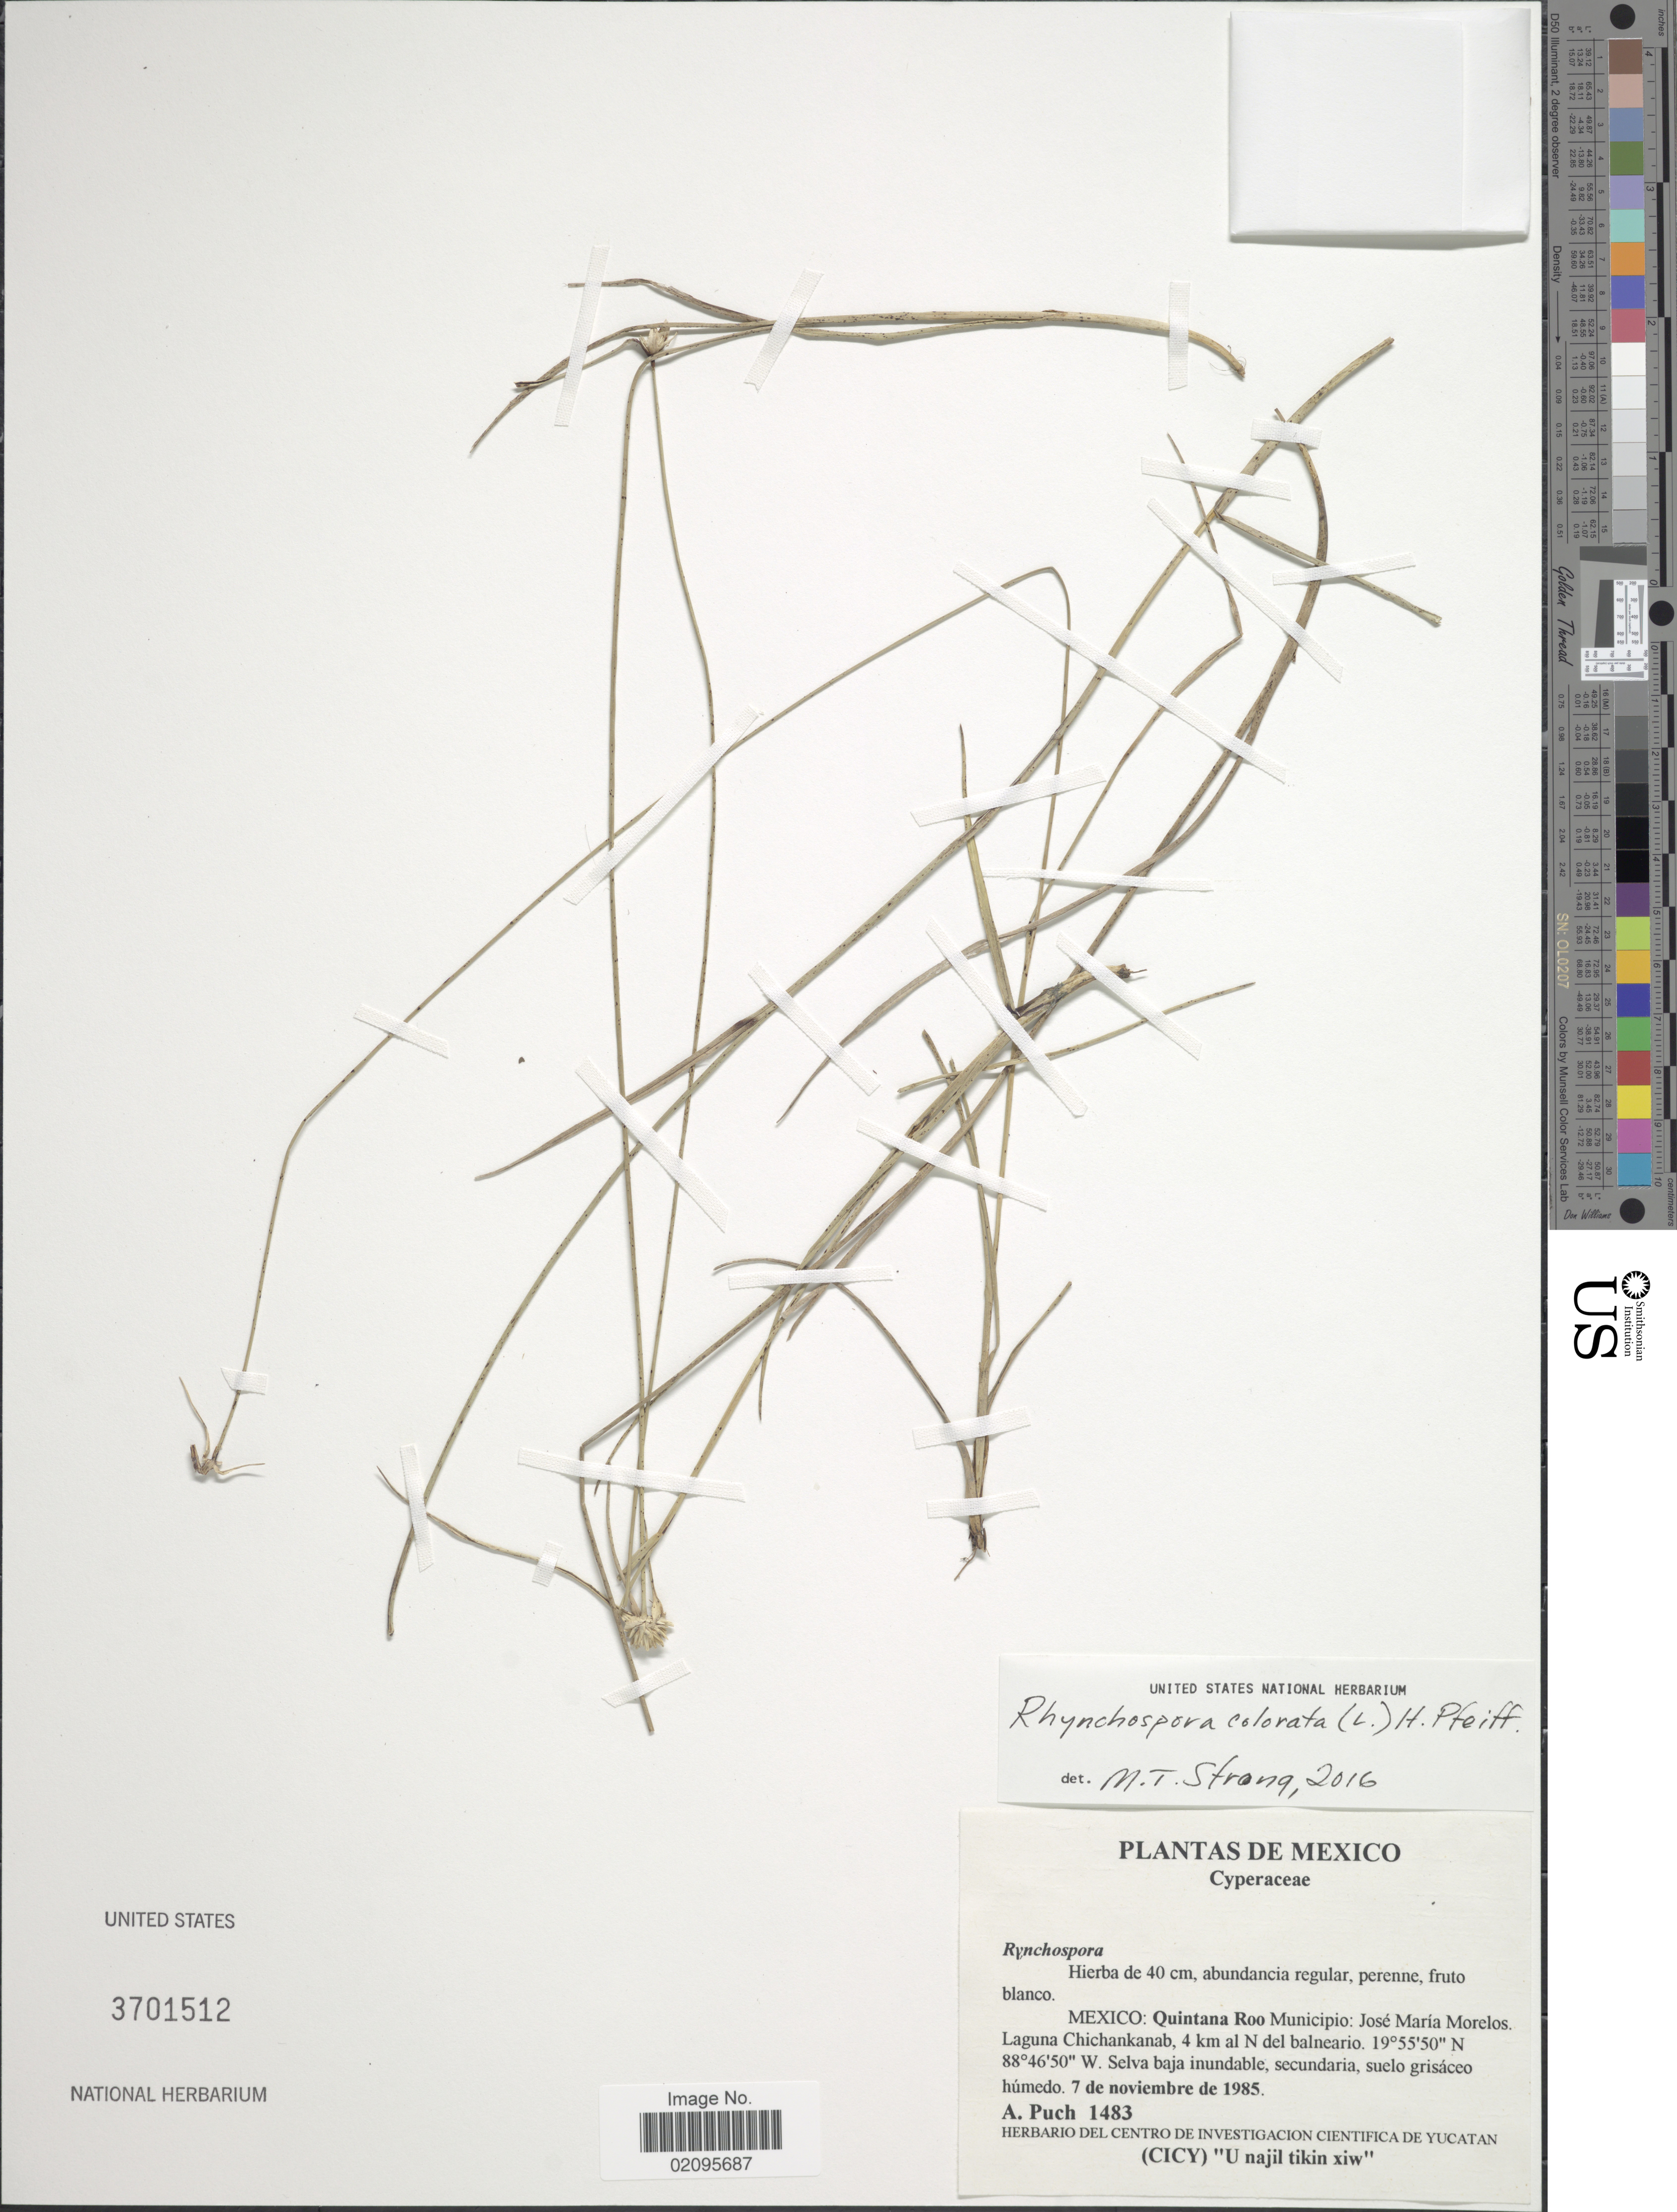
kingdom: Plantae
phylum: Tracheophyta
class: Liliopsida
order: Poales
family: Cyperaceae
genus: Rhynchospora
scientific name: Rhynchospora colorata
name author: (L.) H. Pfeiff.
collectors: A. Puch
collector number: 1483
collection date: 1985-11-07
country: Mexico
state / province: Quintana Roo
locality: Municipio: Jose Maria Morelos, Laguna Chichankanab, 4 km al N del balneario.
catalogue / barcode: US 3701512